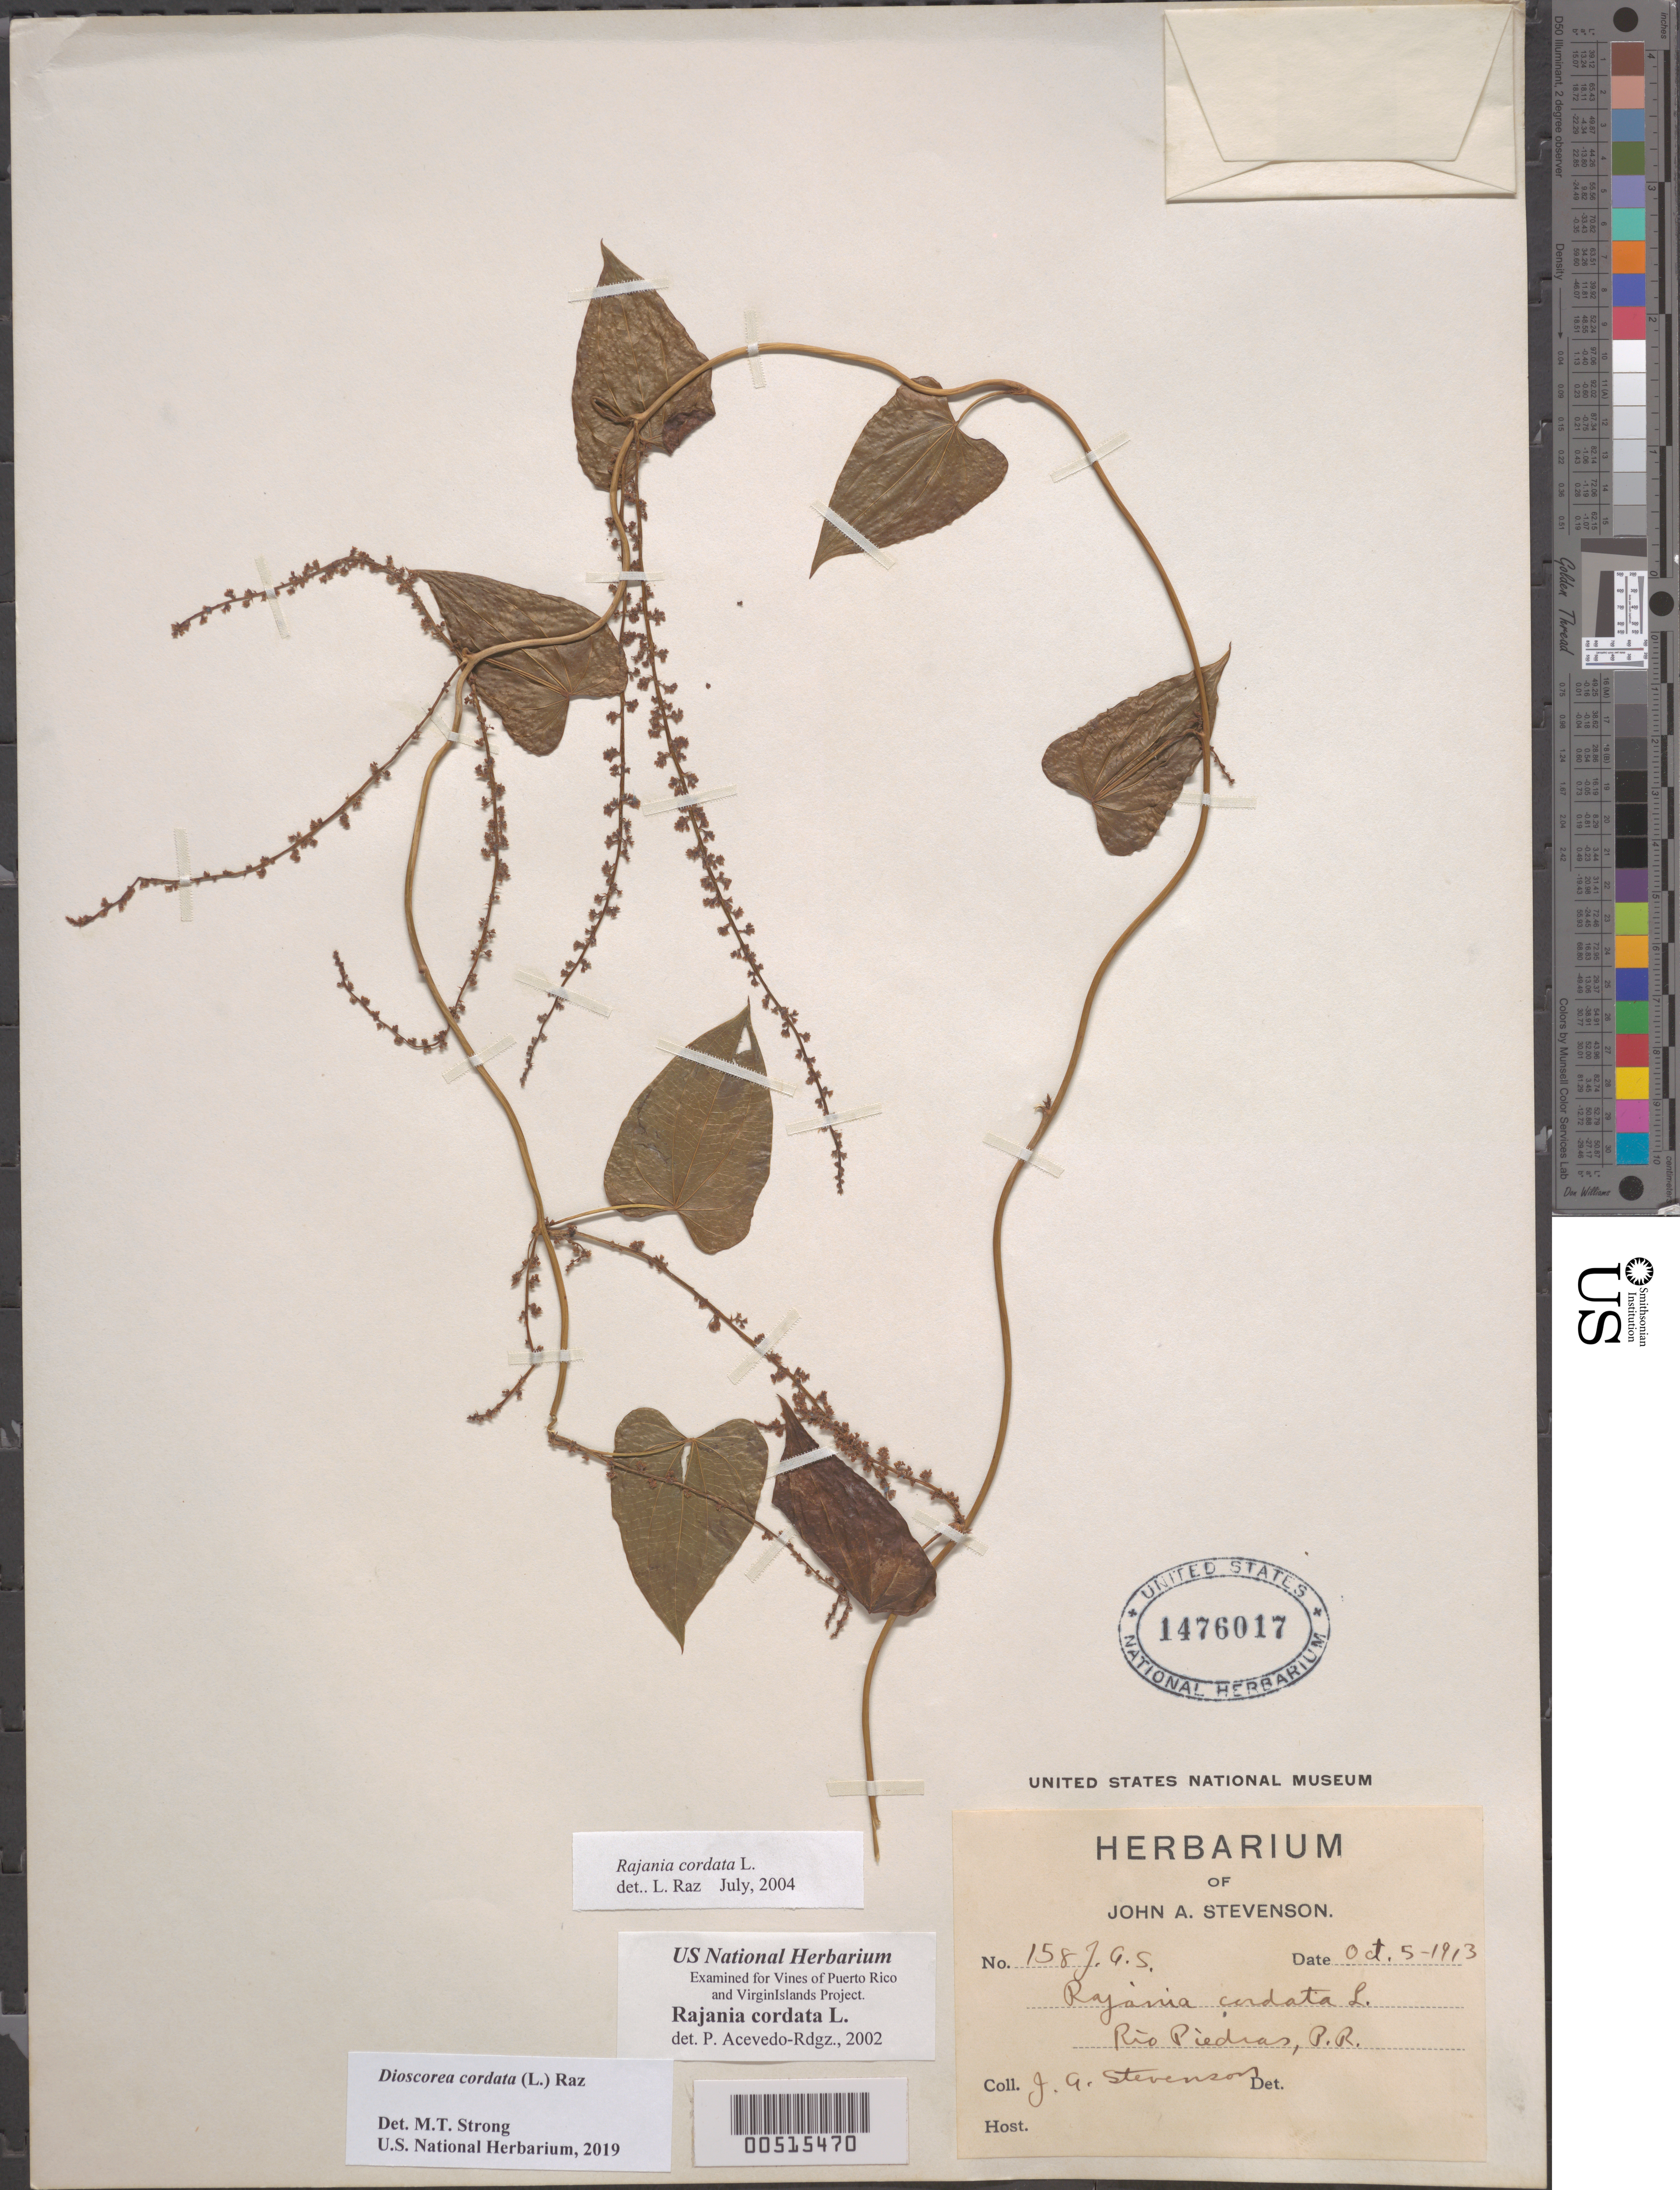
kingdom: Plantae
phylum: Tracheophyta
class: Liliopsida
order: Dioscoreales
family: Dioscoreaceae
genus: Dioscorea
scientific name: Dioscorea cordata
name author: (L.) Raz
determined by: Strong, M. T., (US), Smithsonian Institution - National Museum of Natural History (UNITED STATES)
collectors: J. Stevenson & J. Johnston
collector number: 158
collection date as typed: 05 Oct 1913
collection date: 1913-10-05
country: Puerto Rico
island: Greater Antilles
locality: Rio Piedras [San Juan]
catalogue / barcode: US 1476017